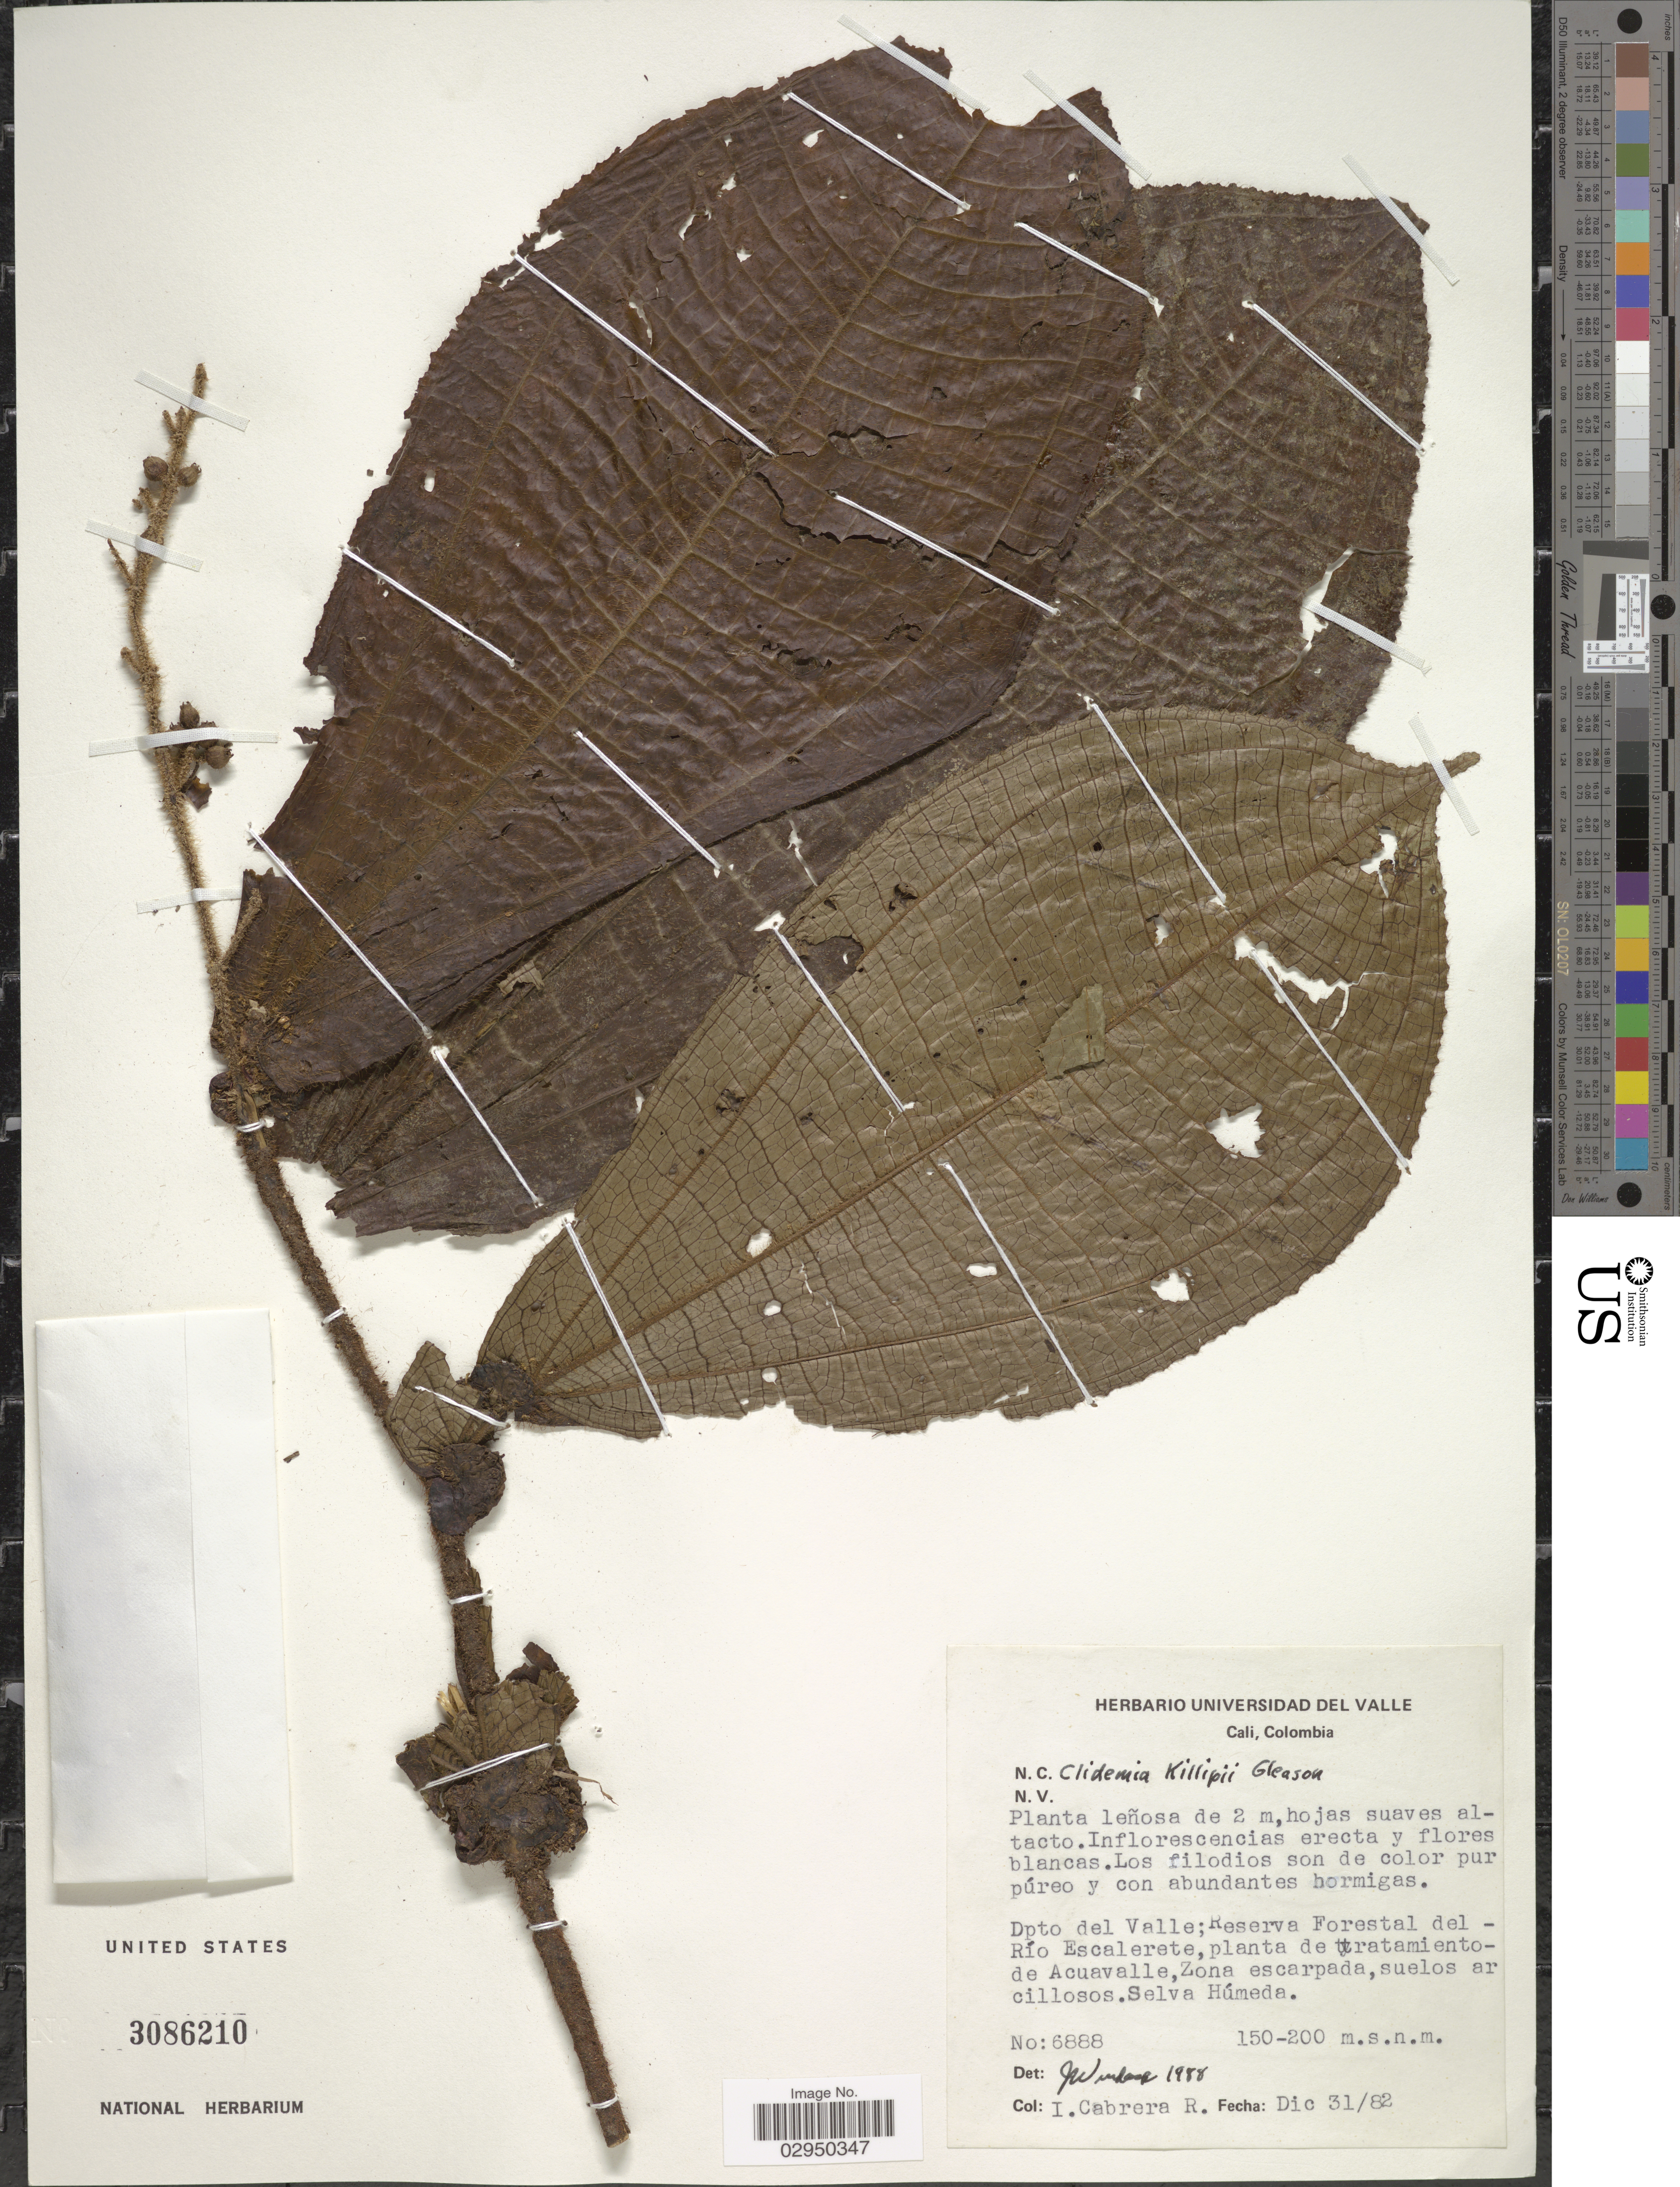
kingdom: Plantae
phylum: Tracheophyta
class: Magnoliopsida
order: Myrtales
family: Melastomataceae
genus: Clidemia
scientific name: Clidemia killipii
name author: Gleason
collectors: I. Cabrera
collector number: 6888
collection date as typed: Transcribed d/m/y: 31/12/82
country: Colombia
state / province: Valle del Cauca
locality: Dpto del Valle; Reserva Forestal del - Río Escalerete, planta de tratamiento - de Acuavalle, Zona escarpada, suelos arcillosos. Selva Húmeda.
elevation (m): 150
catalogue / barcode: US 3086210